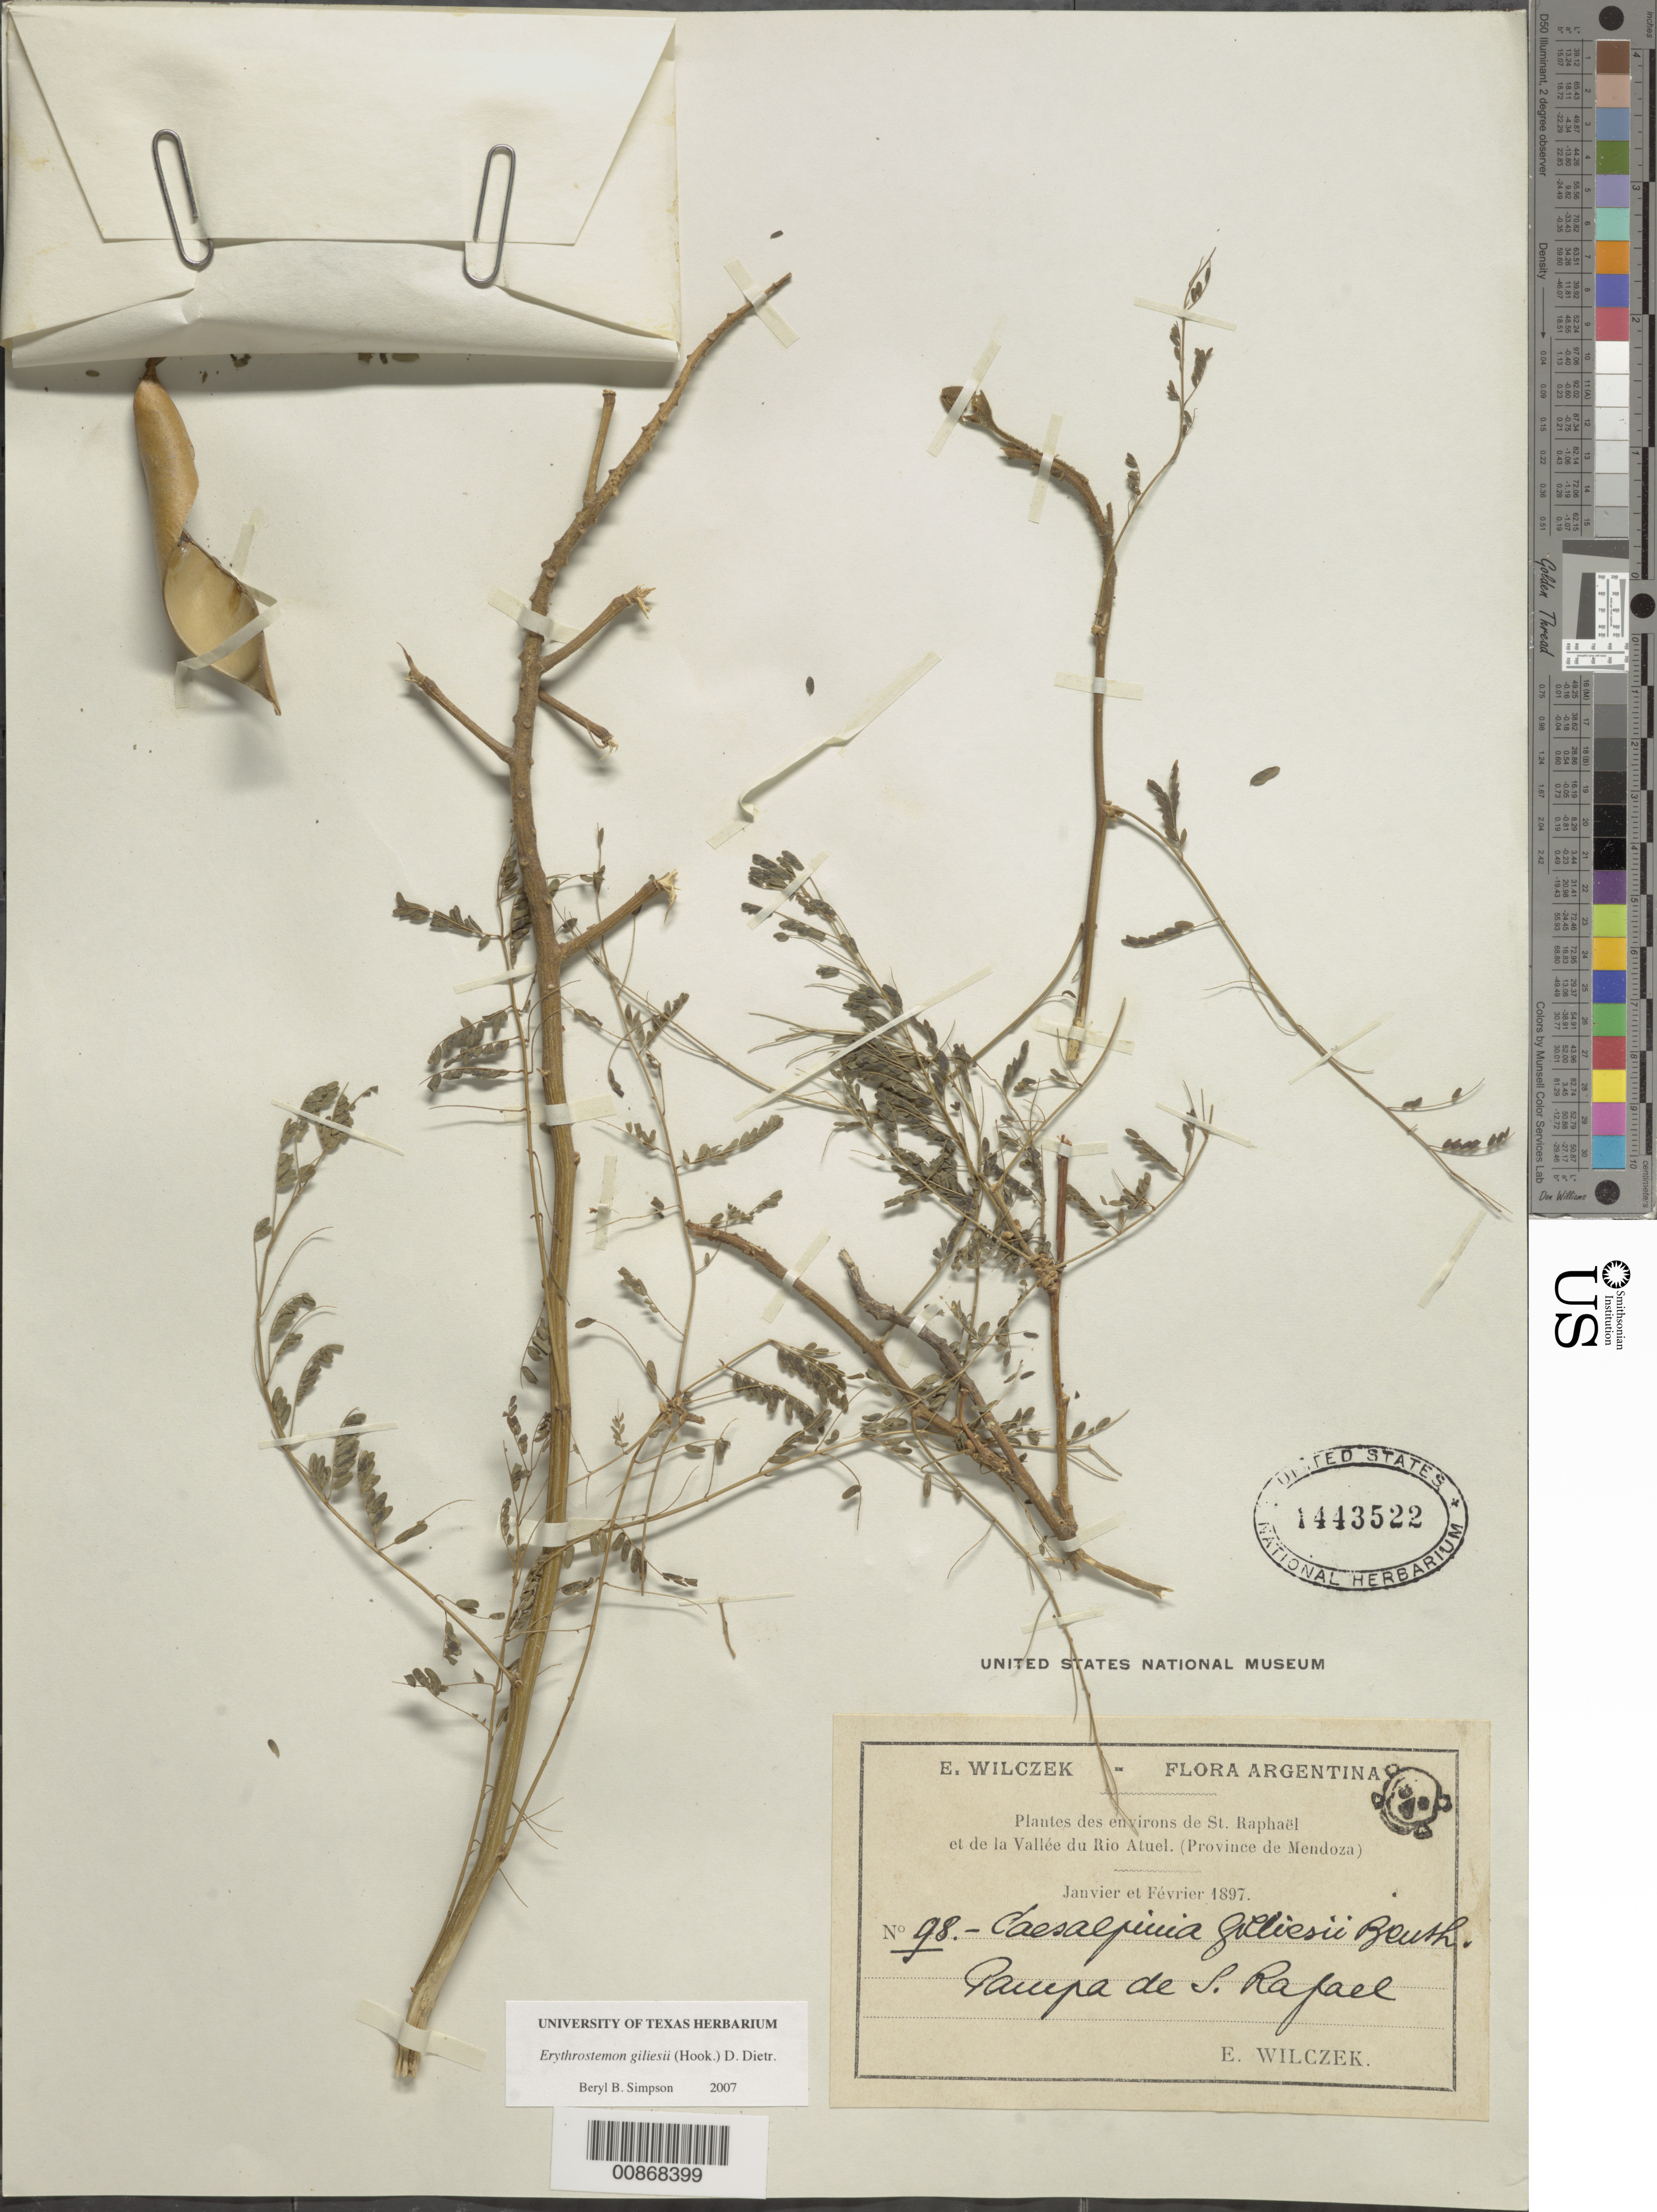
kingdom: Plantae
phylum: Tracheophyta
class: Magnoliopsida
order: Fabales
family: Fabaceae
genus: Erythrostemon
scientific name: Erythrostemon gilliesii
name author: (Hook.) Klotzsch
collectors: E. Wilczek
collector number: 98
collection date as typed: Jan 1897 and -- Feb 1897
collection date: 1897-01/1897-02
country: Argentina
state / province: Mendoza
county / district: San Rafael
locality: Environs of St. Raphael and of the valley of Rio Atuel. (Pawpa) de S. Rafael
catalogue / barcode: US 1443522